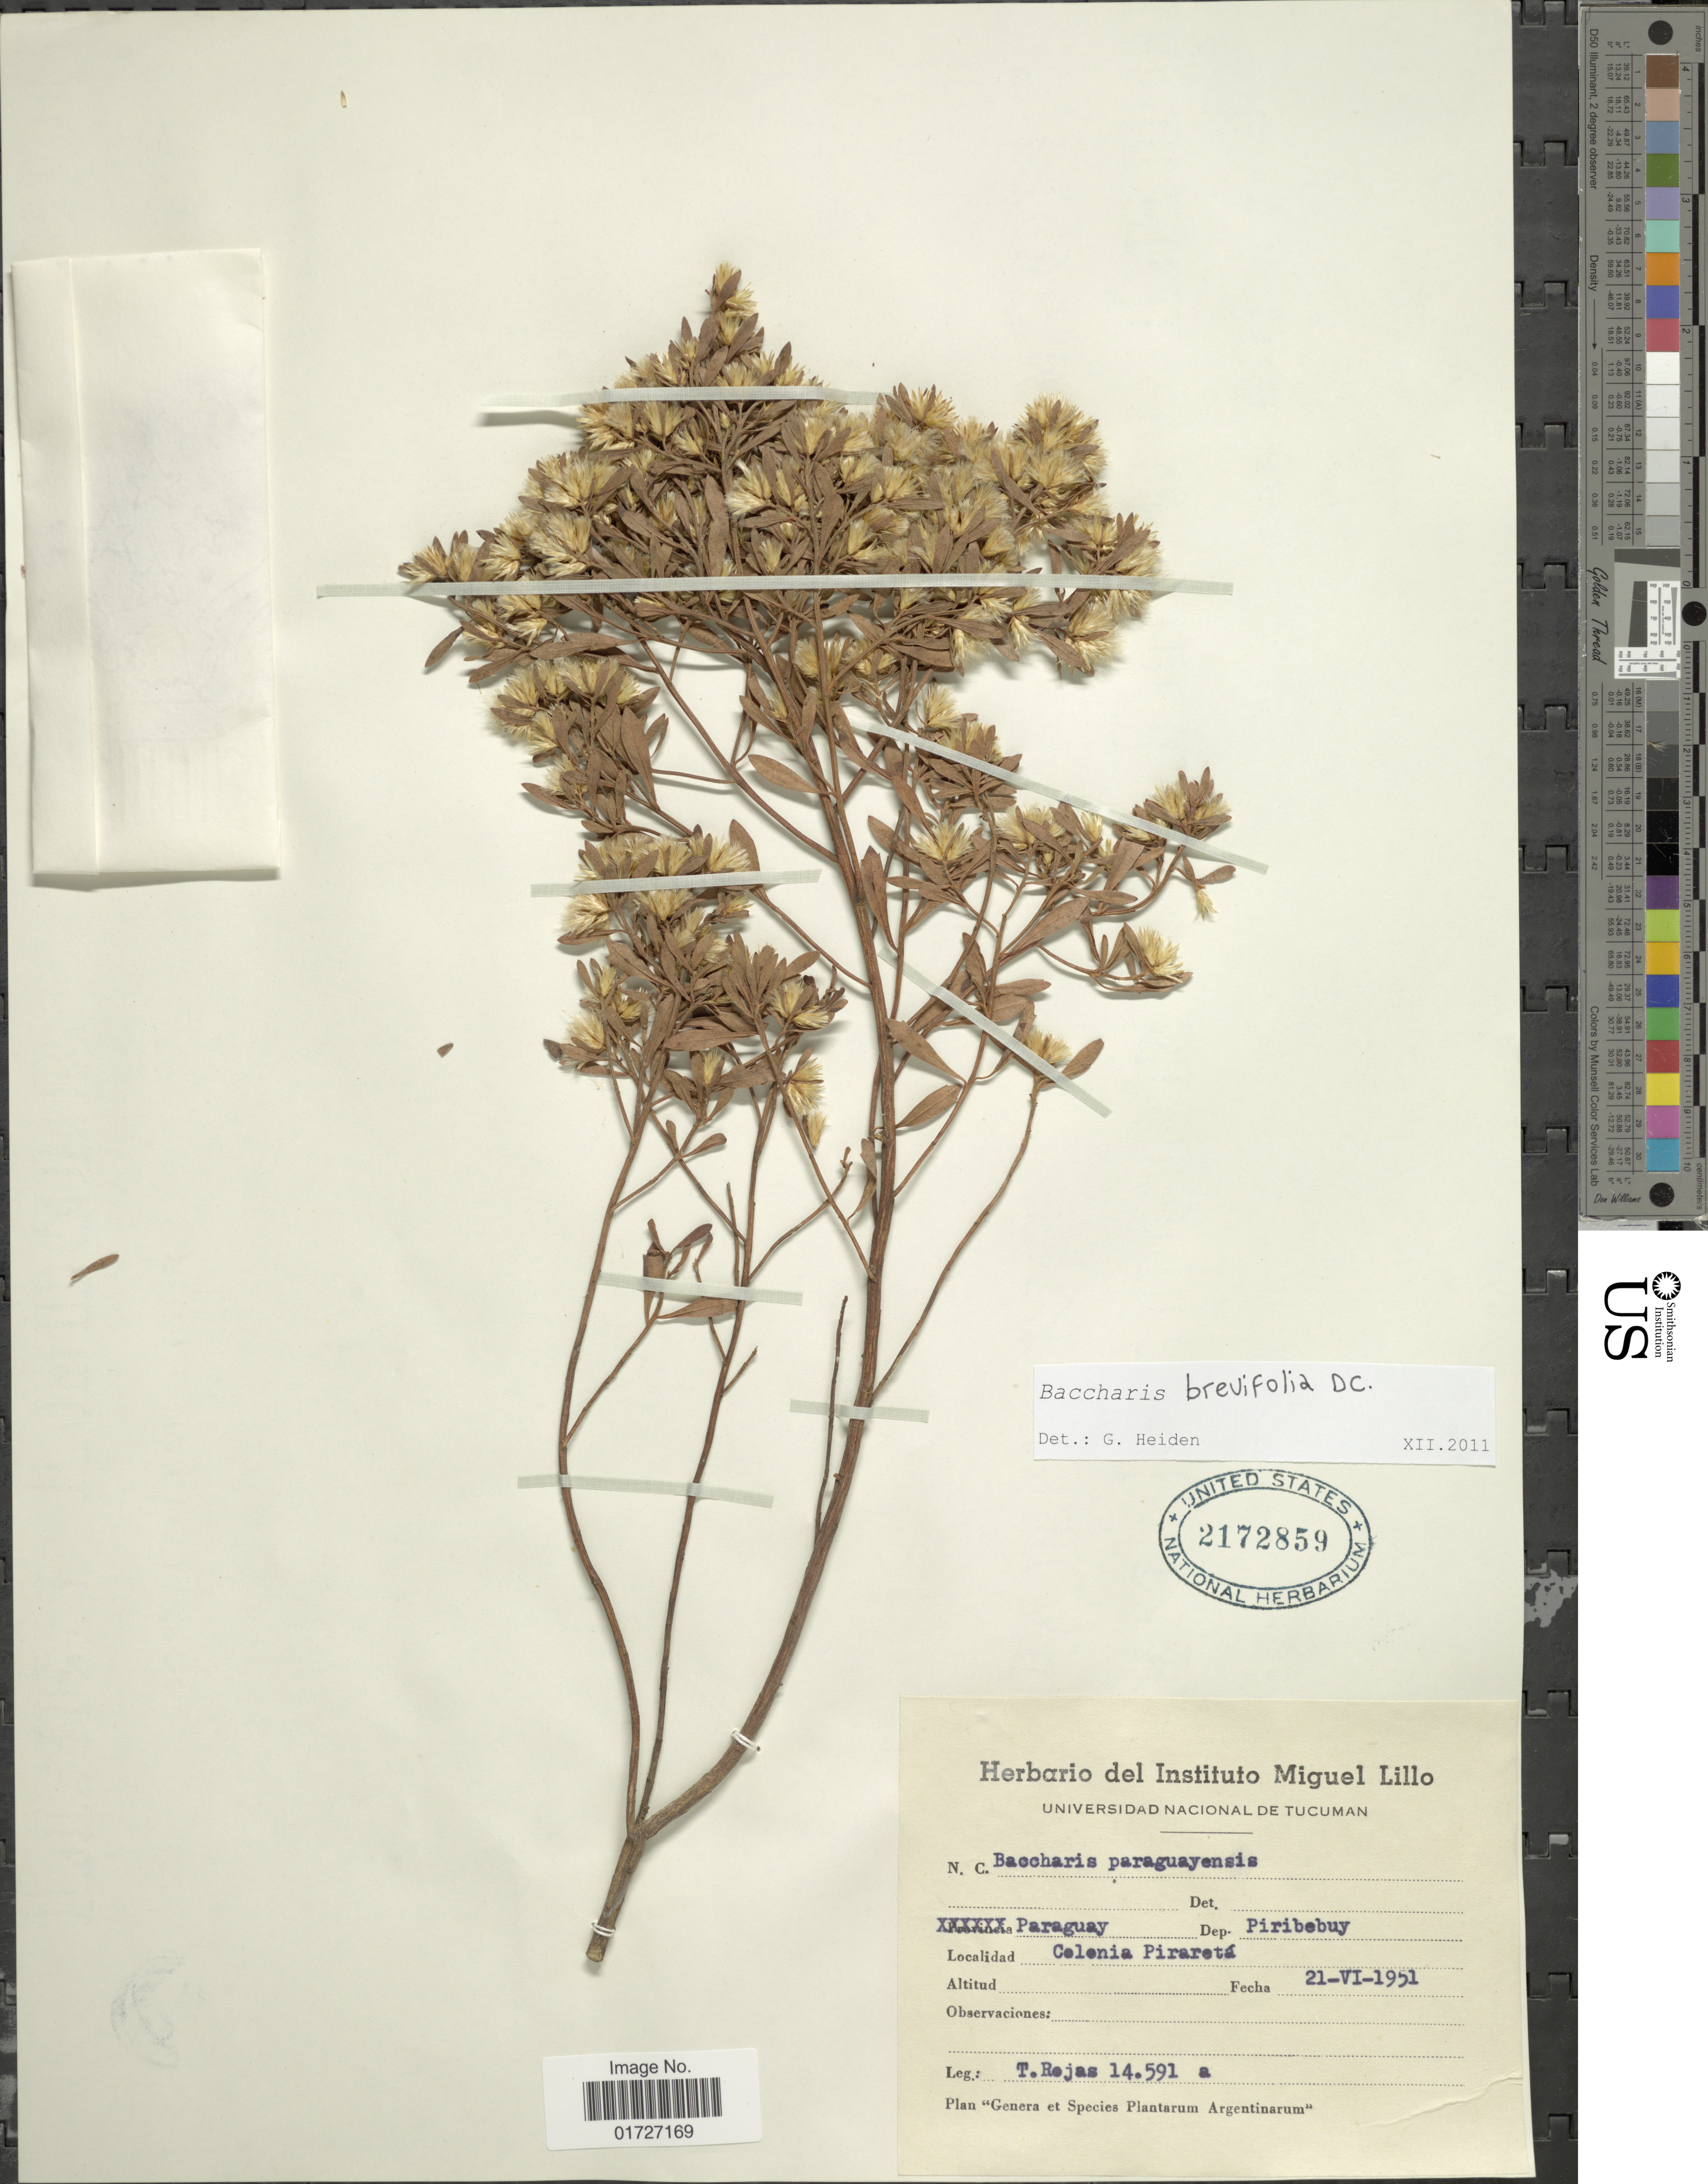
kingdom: Plantae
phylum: Tracheophyta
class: Magnoliopsida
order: Asterales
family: Asteraceae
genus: Baccharis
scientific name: Baccharis brevifolia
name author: DC.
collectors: T. Rojas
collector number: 14591a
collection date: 1951-06-21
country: Paraguay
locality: Dep. Piribebuy, Colonia Pirareta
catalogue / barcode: US 2172859